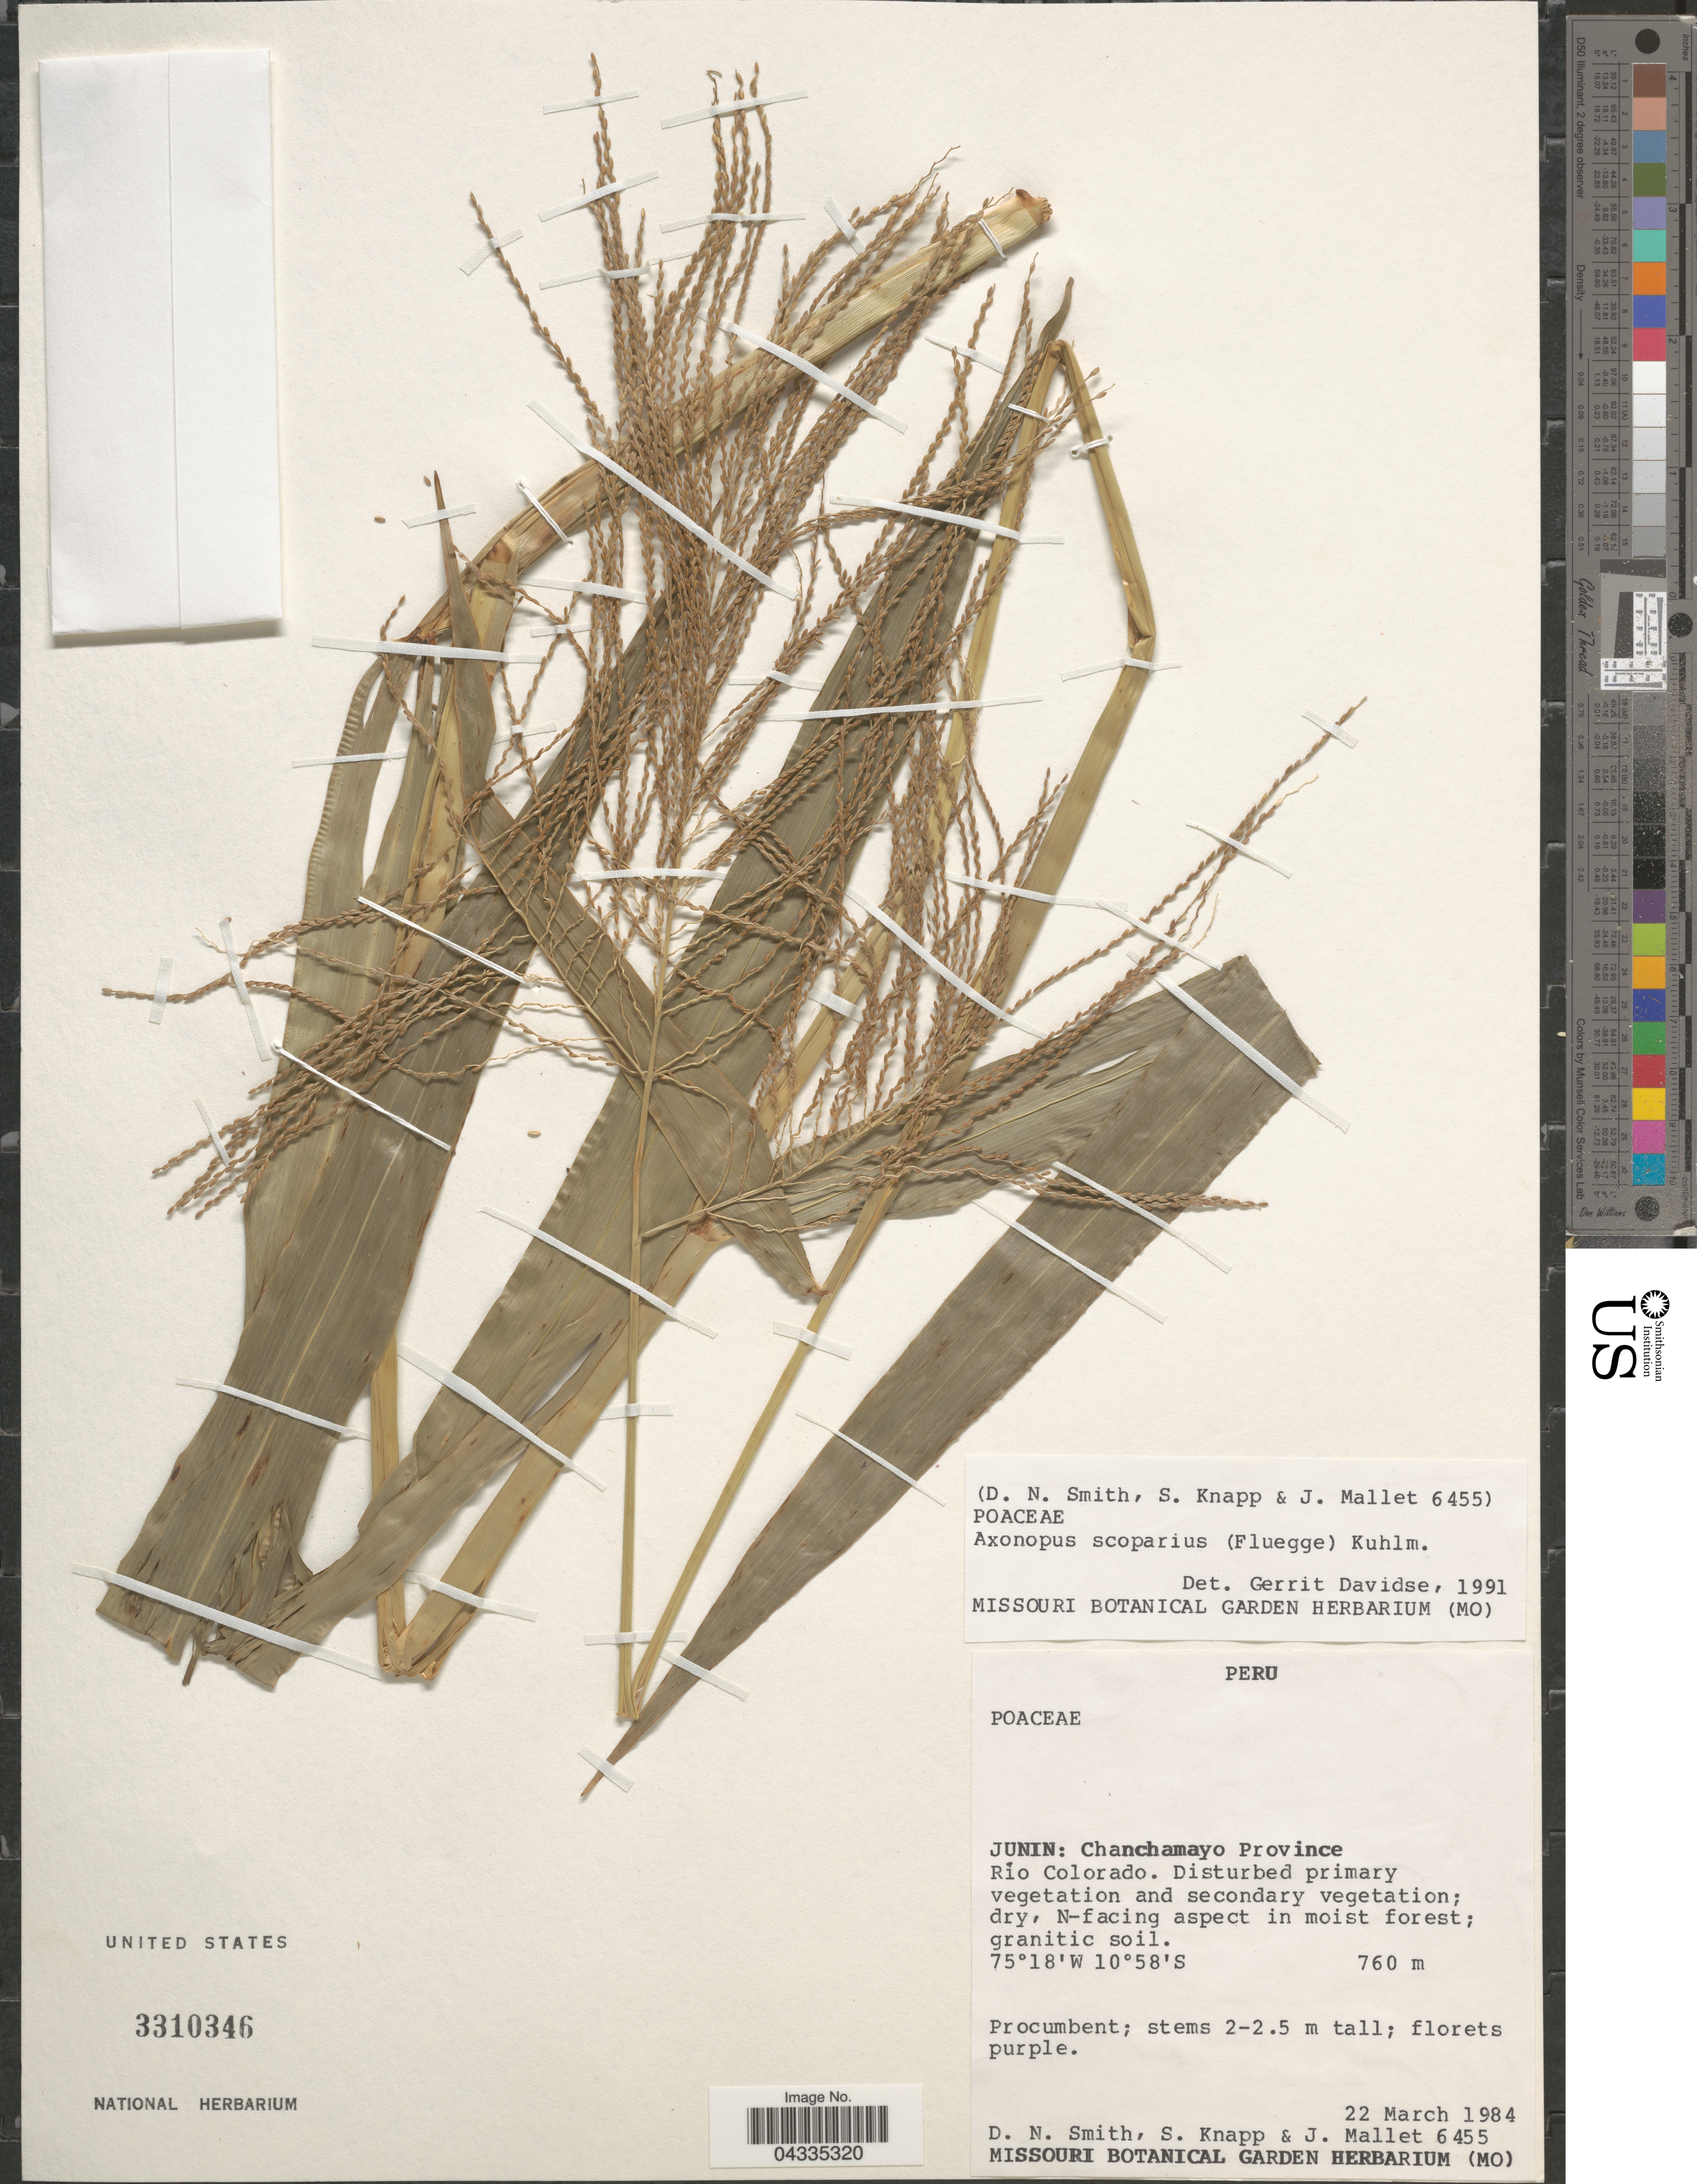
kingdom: Plantae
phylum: Tracheophyta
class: Liliopsida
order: Poales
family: Poaceae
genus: Axonopus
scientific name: Axonopus scoparius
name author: (Flüggé) Kuhlm.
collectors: D. Smith, S. Knapp & J. Mallet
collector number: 6455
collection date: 1984-03-22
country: Peru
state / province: Junín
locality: Chanchamayo Province. Rio Colorado. Disturbed primary vegetation and secondary vegetation; dry, N-facing aspect in moist forest; granitic soil.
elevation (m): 760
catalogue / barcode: US 3310346